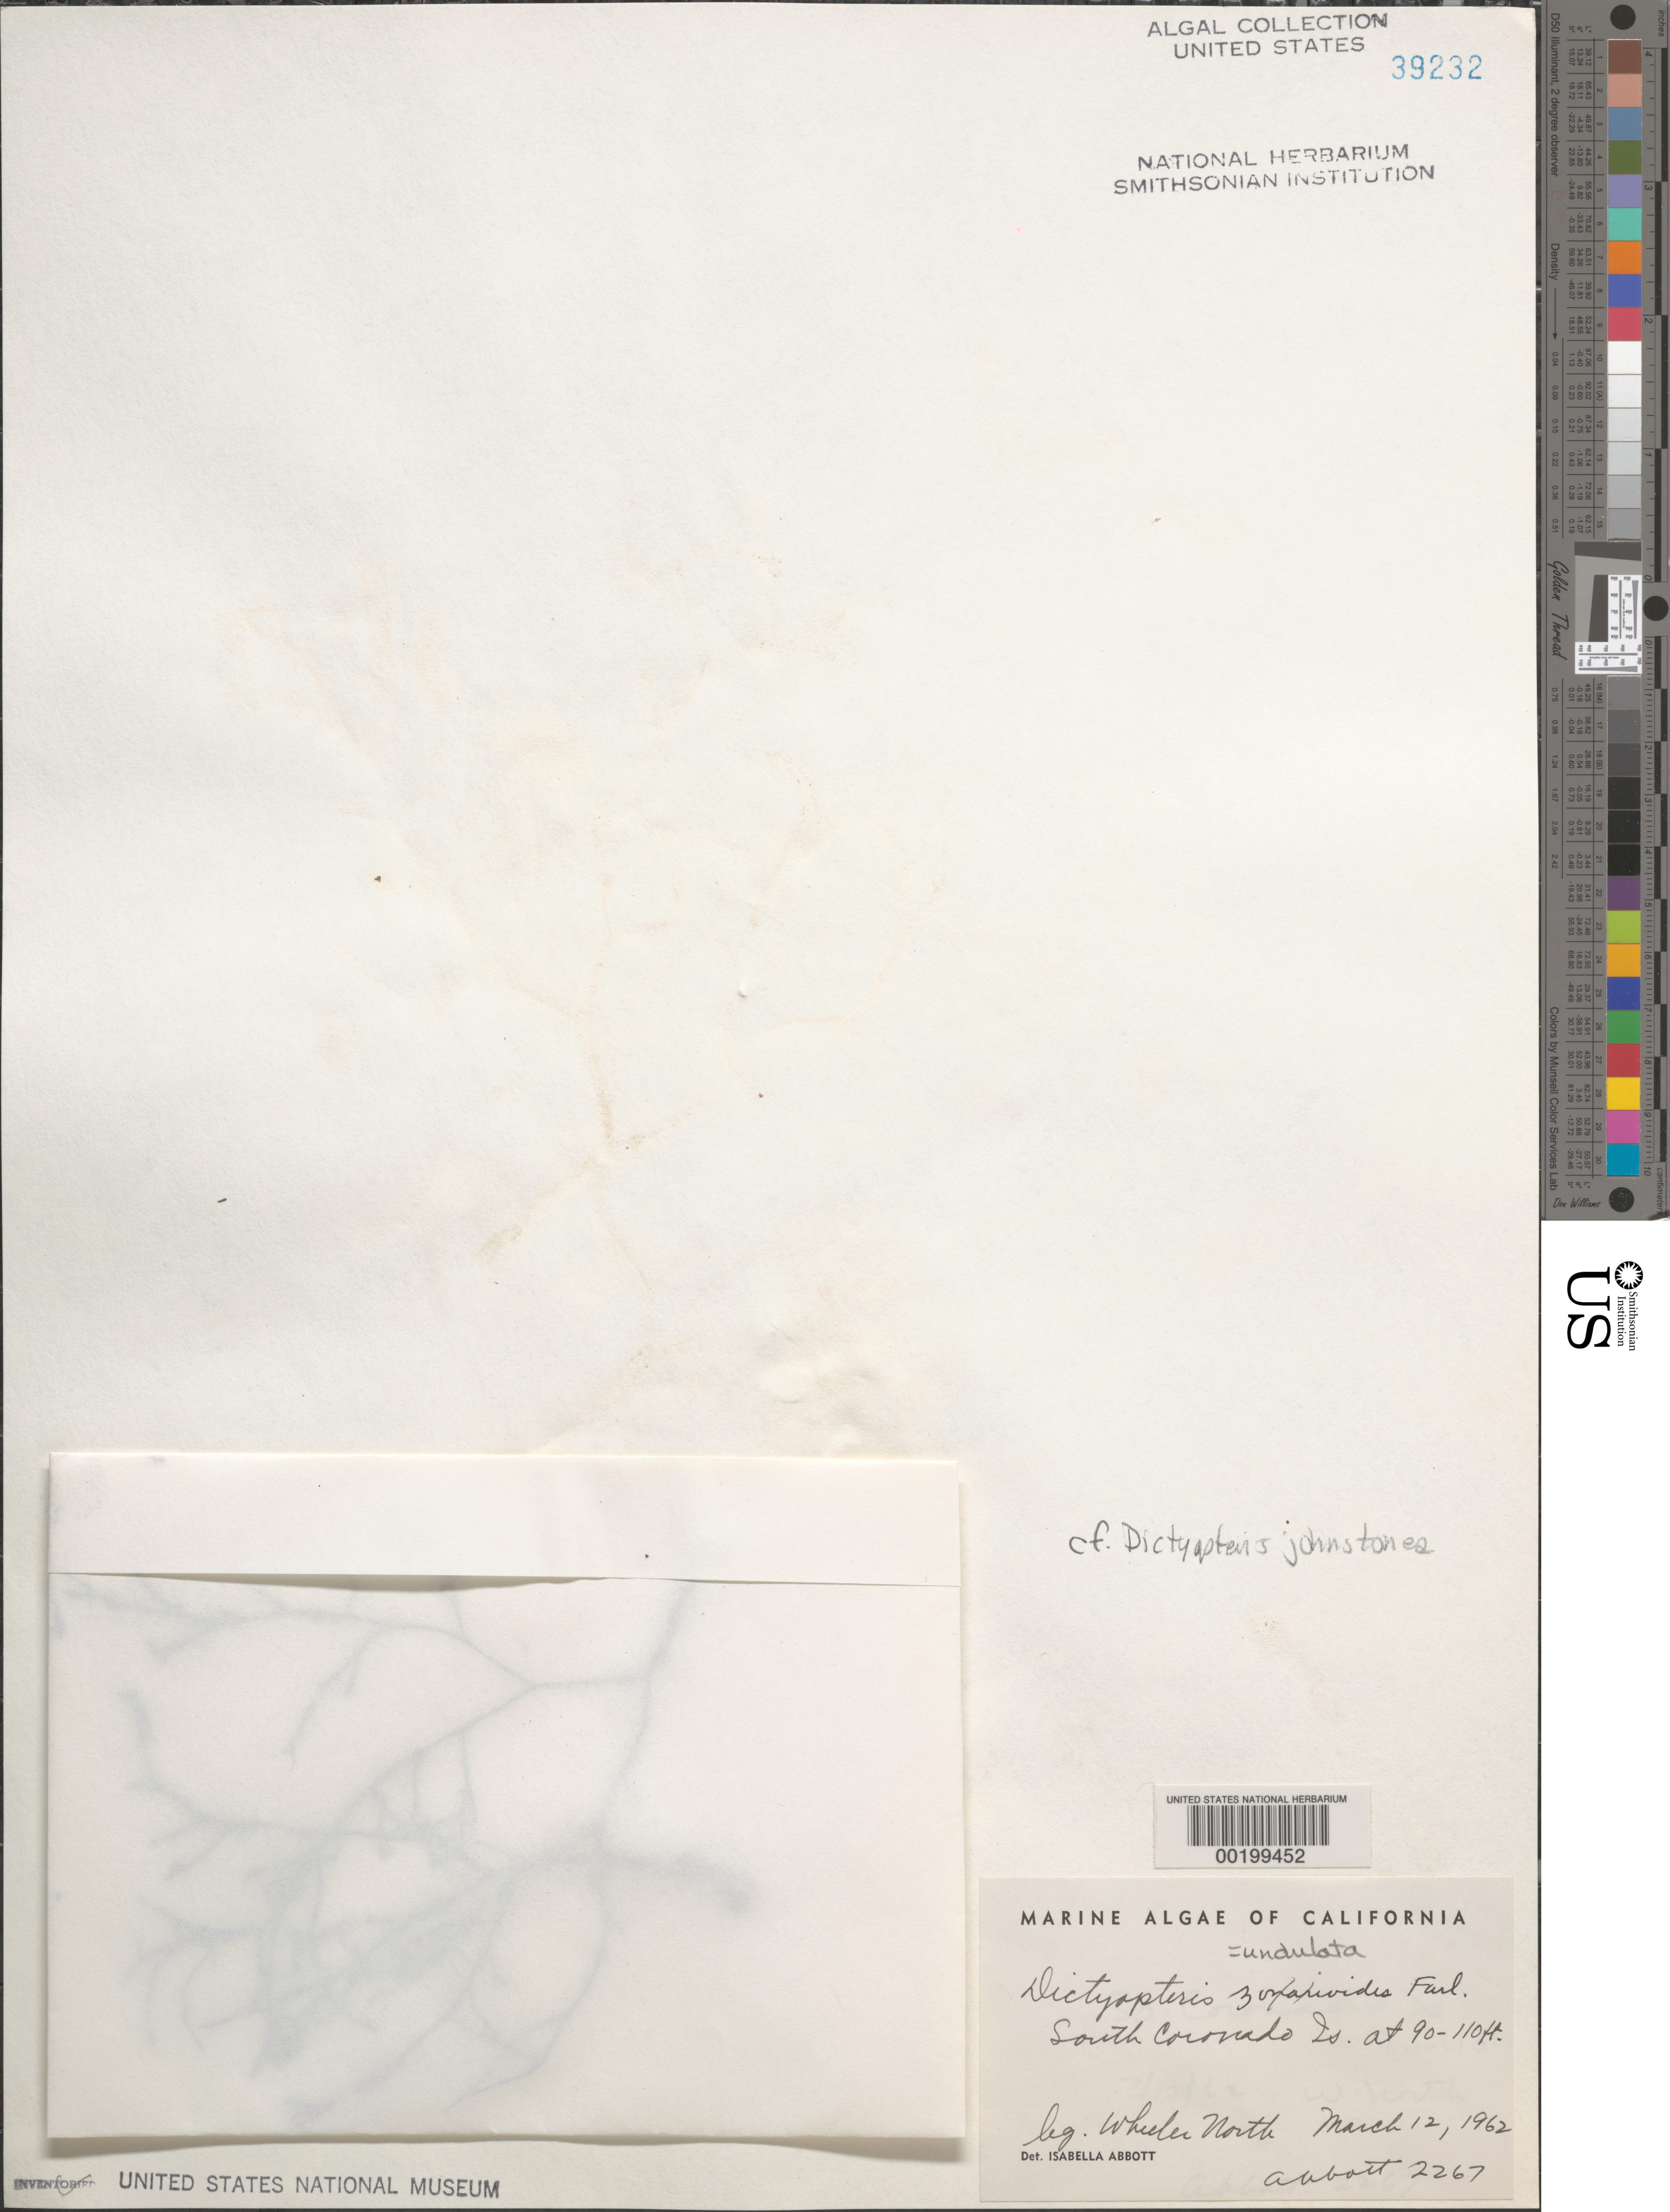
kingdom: Chromista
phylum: Ochrophyta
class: Phaeophyceae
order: Dictyotales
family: Dictyotaceae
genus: Dictyopteris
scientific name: Dictyopteris undulata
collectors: W. North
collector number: IAA 2267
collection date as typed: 12 Mar 1962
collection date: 1962-03-12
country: Mexico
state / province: Baja California Norte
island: Isla Coronado del Sur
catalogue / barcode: US 39232